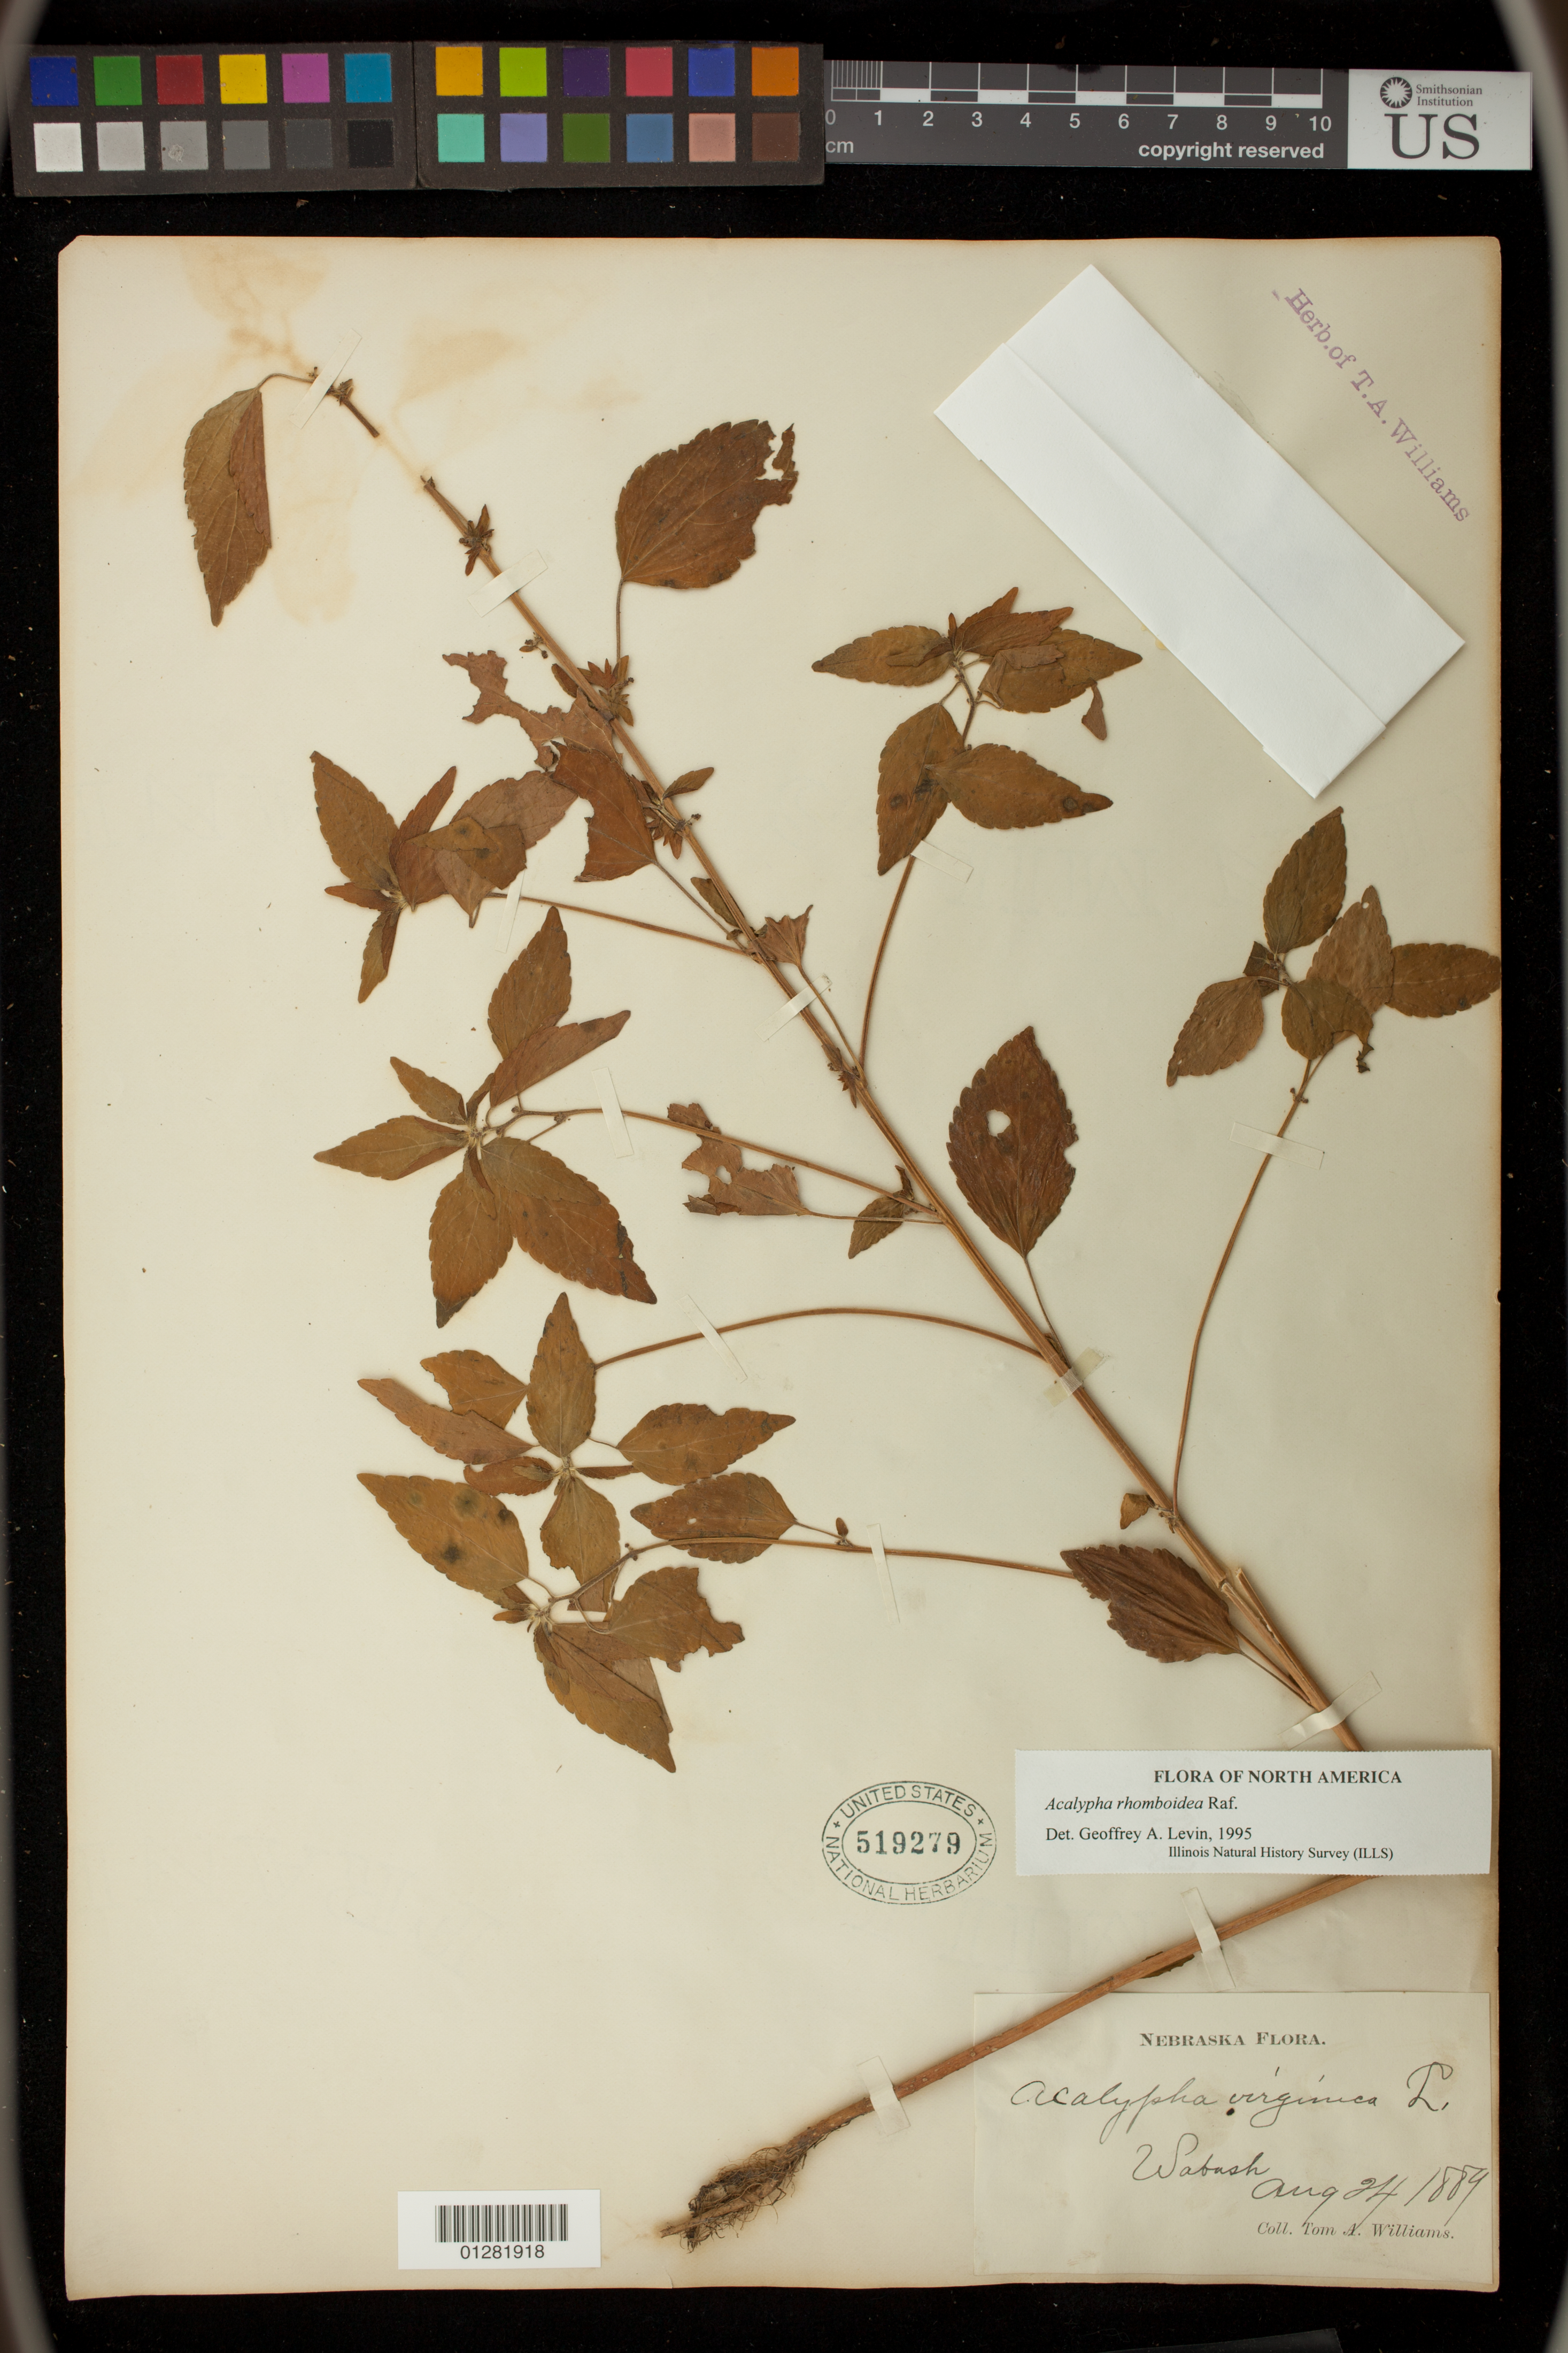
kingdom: Plantae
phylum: Tracheophyta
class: Magnoliopsida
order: Malpighiales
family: Euphorbiaceae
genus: Acalypha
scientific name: Acalypha rhomboidea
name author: Raf.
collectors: T. A. Williams (herbarium)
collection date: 1889-08-24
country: United States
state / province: Nebraska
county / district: Wabash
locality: Wabash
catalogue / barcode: US 519279